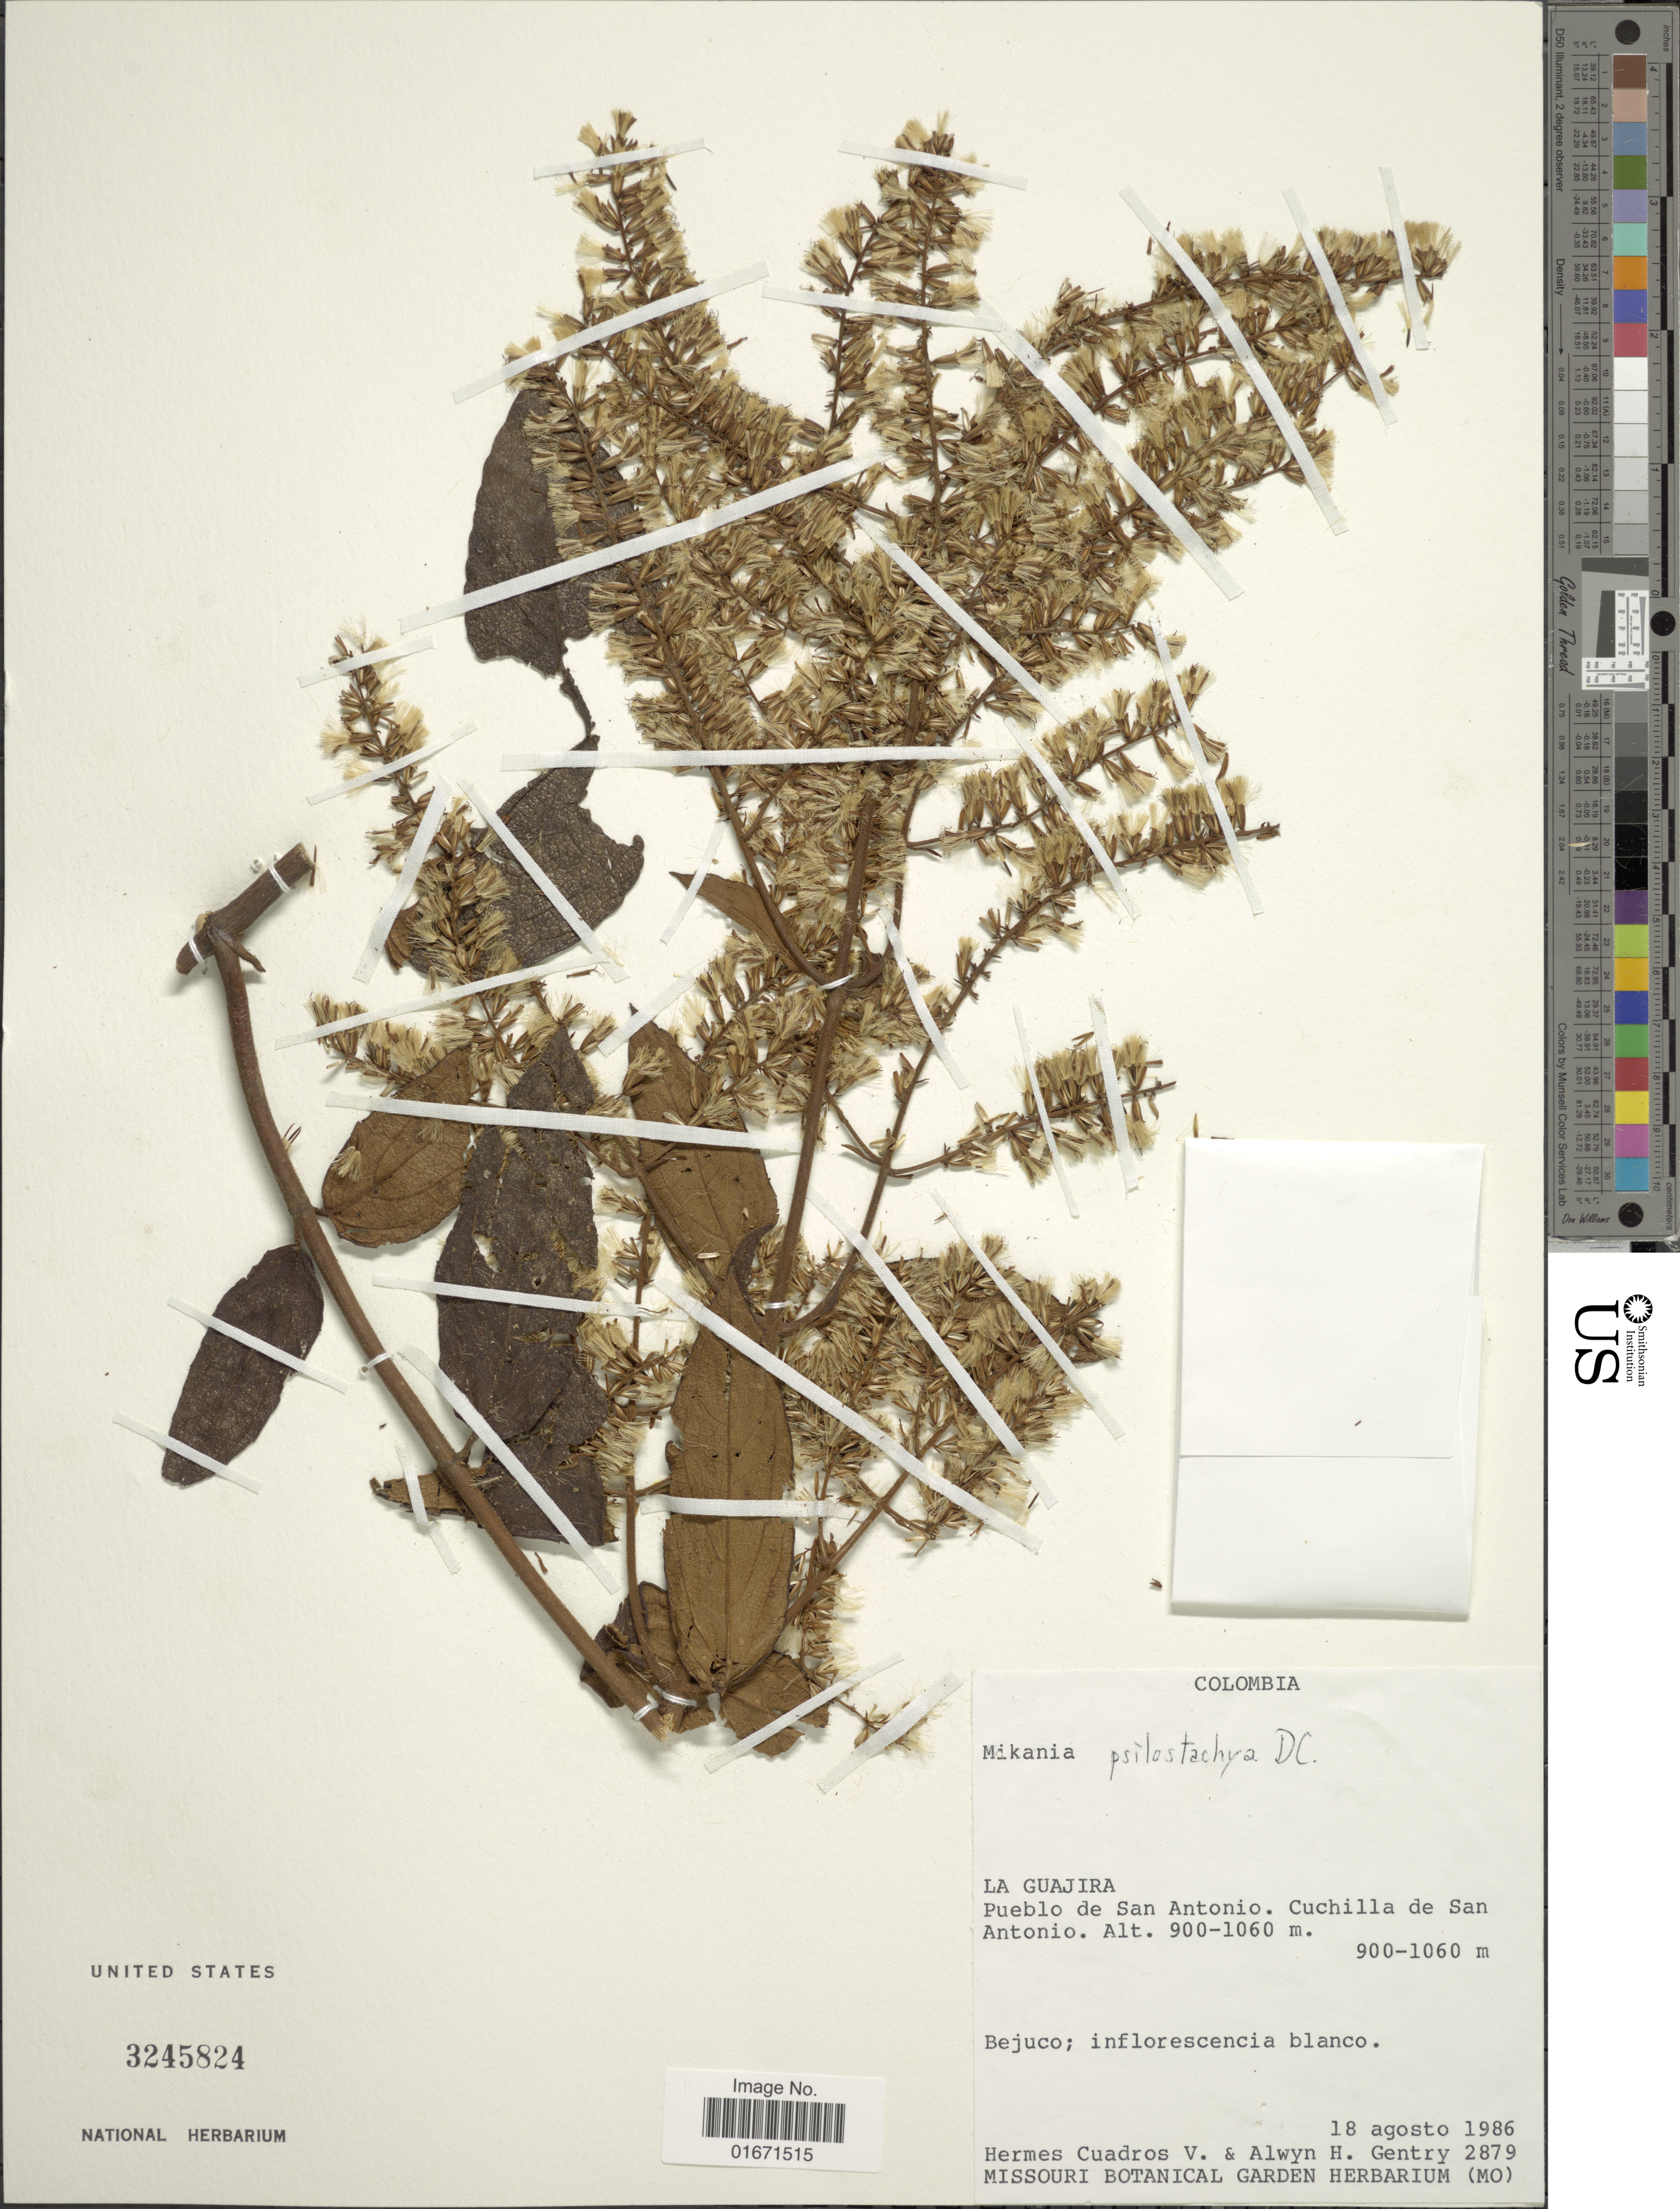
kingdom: Plantae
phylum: Tracheophyta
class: Magnoliopsida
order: Asterales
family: Asteraceae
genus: Mikania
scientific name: Mikania psilostachya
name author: DC.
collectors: H. Cuadros V. & A. H. Gentry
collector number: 2879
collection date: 1986-08-18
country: Colombia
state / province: La Guajira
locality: La Guajira. Pueblo de San Antonio. Cuchilla de San Antonio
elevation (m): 900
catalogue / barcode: US 3245824